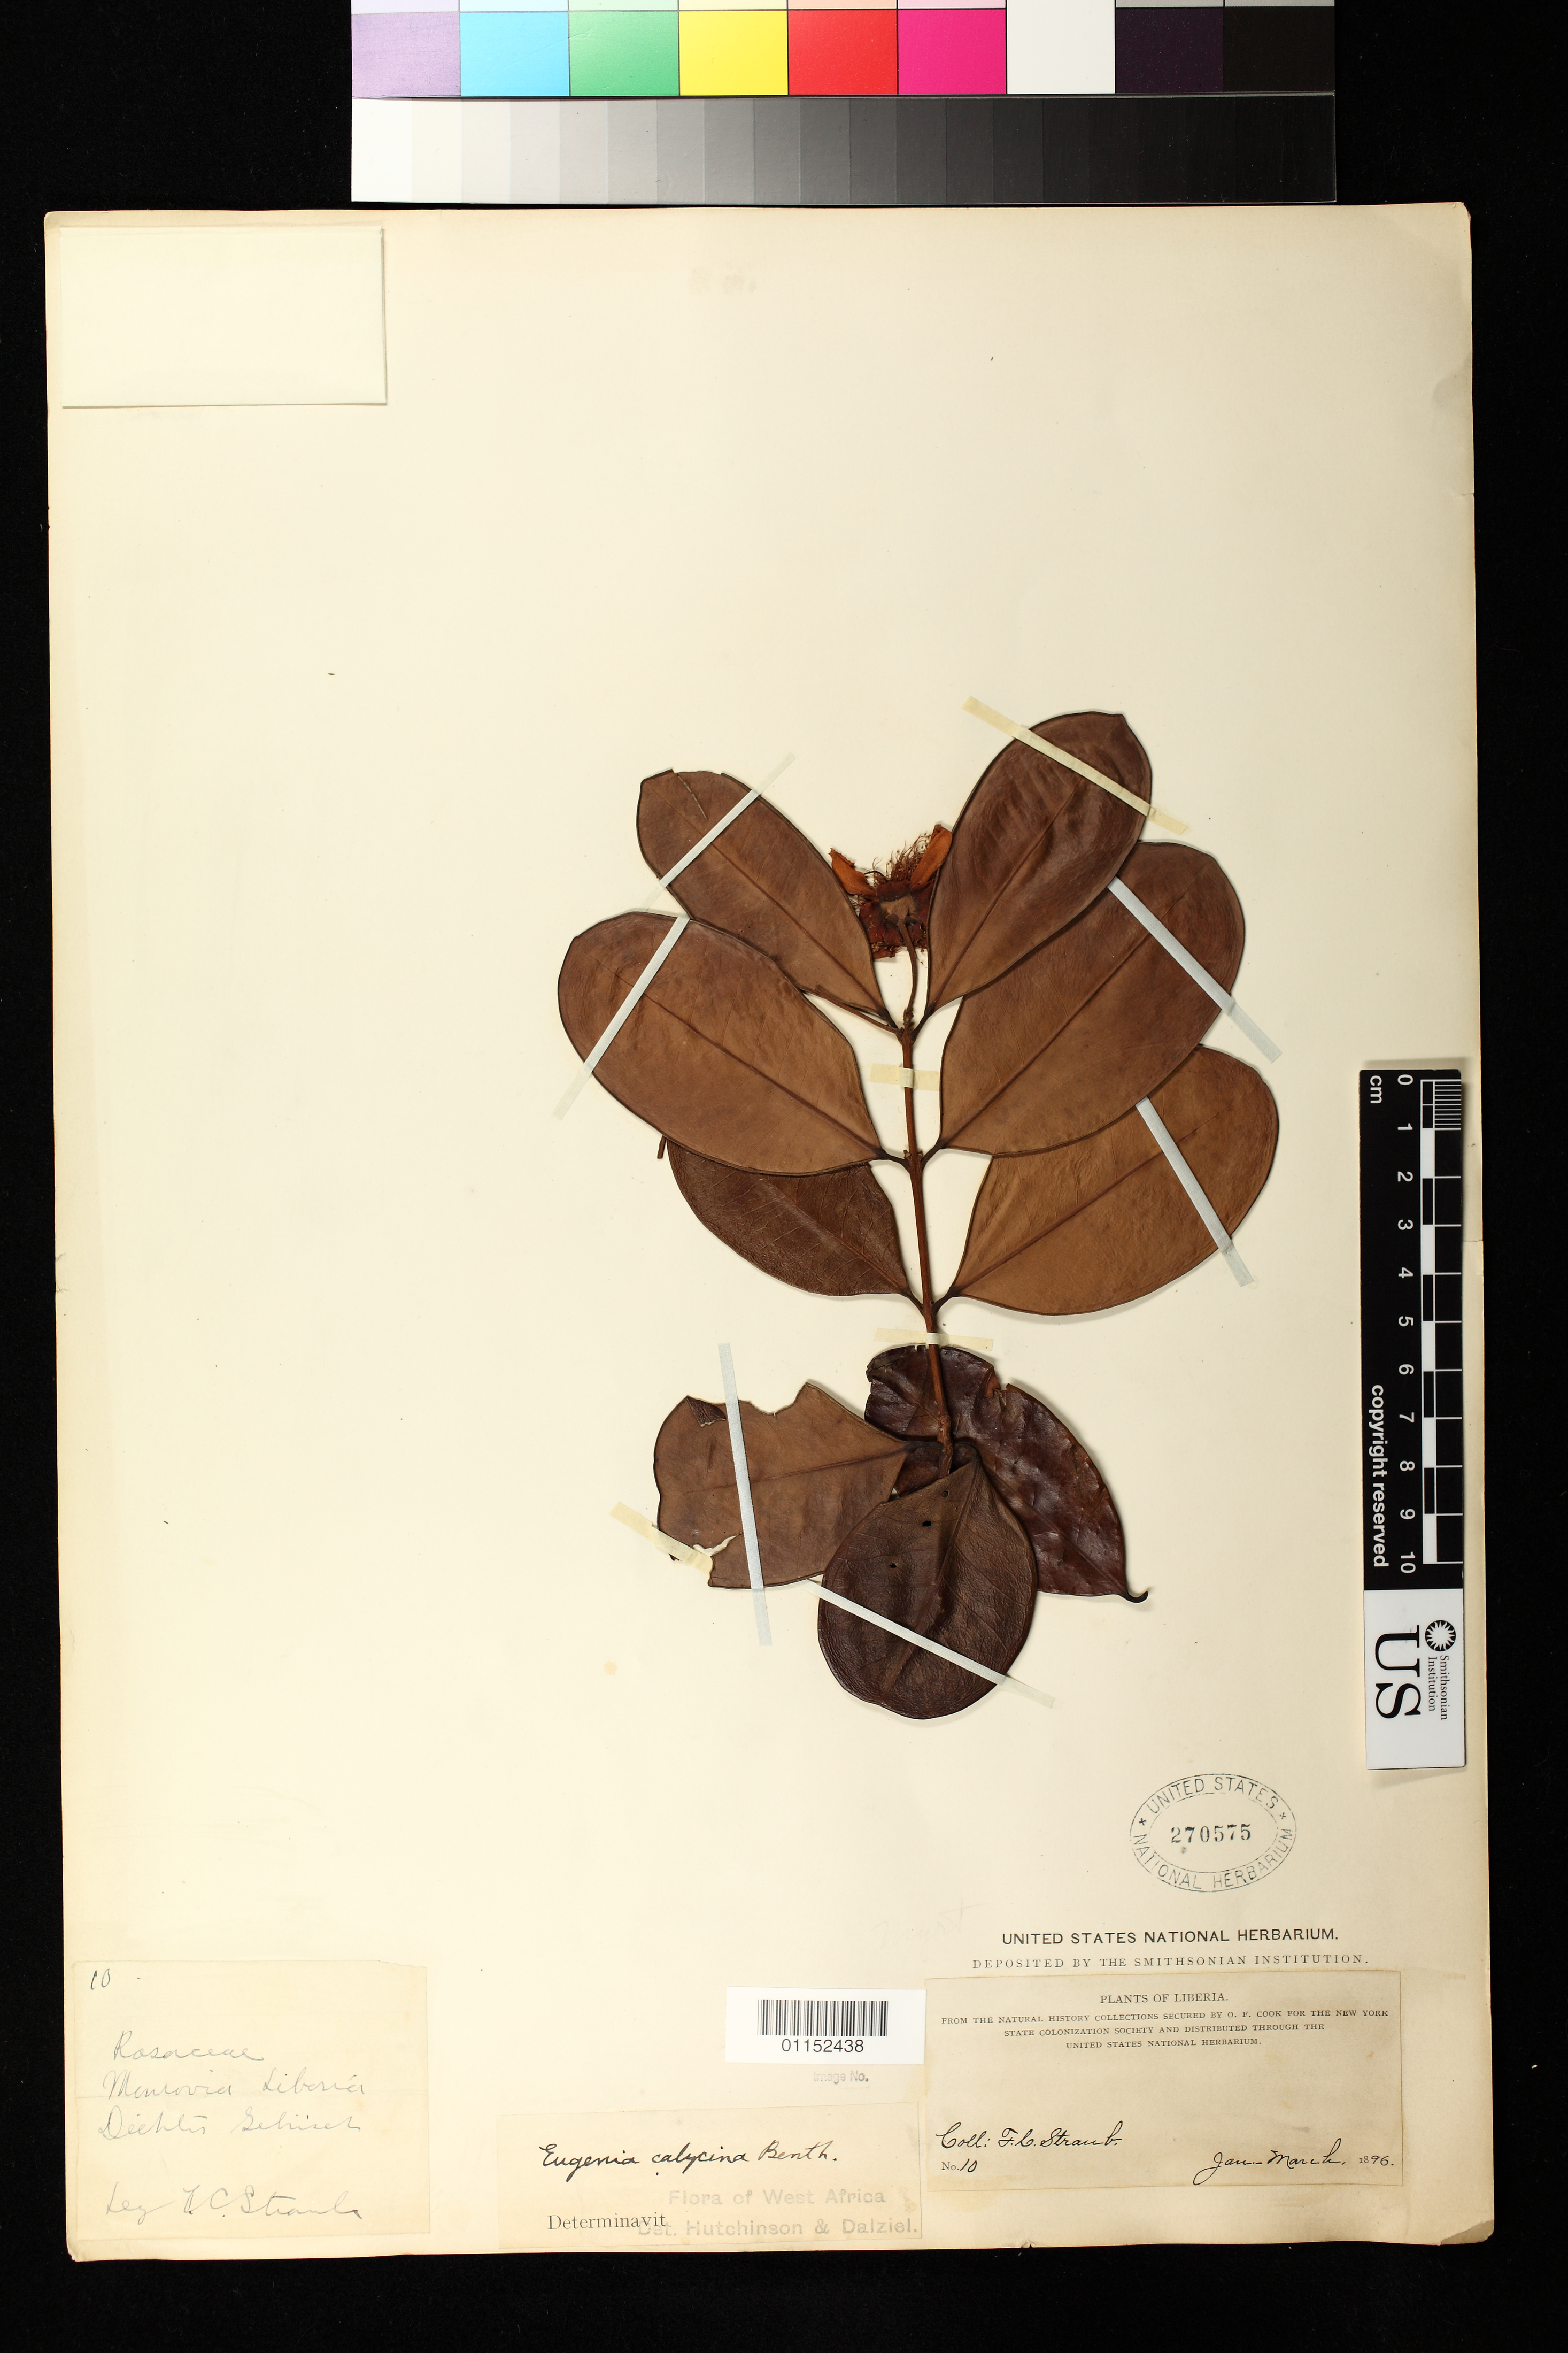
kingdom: Plantae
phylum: Tracheophyta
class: Magnoliopsida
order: Myrtales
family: Myrtaceae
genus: Eugenia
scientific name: Eugenia calycina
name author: Cambess.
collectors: F. Straub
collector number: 10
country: Liberia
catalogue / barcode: US 270575